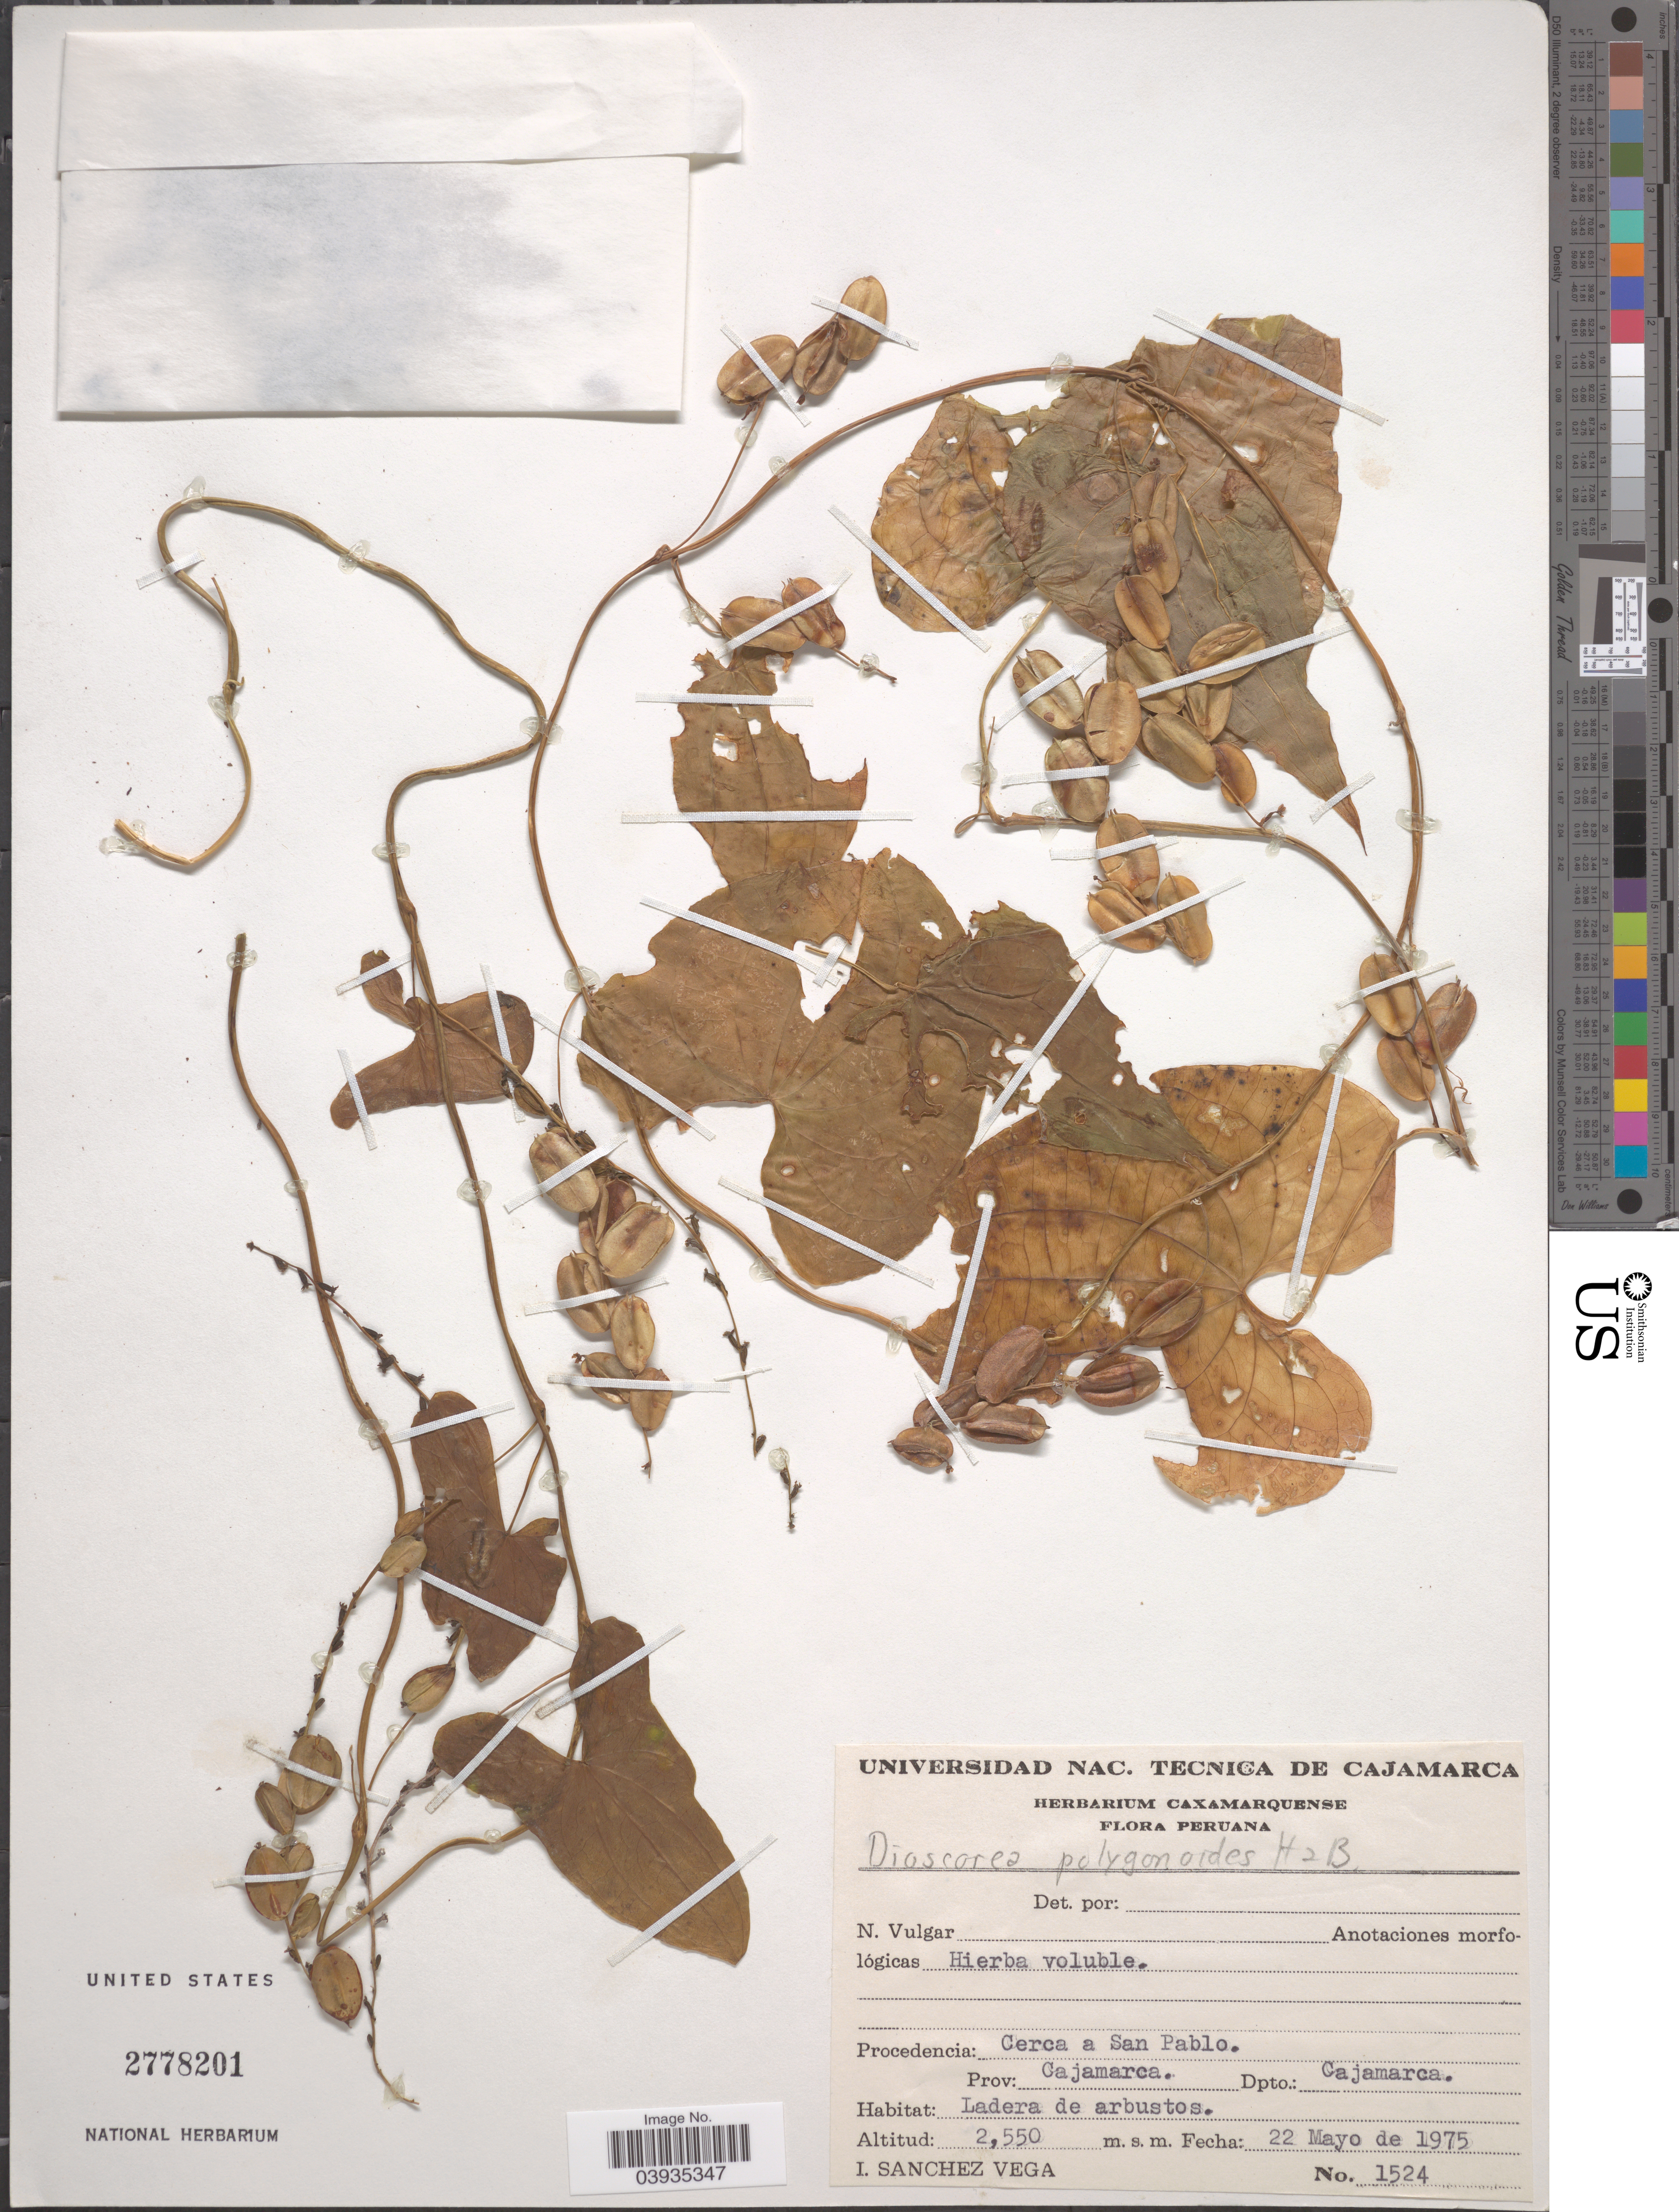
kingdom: Plantae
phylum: Tracheophyta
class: Liliopsida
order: Dioscoreales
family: Dioscoreaceae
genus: Dioscorea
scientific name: Dioscorea polygonoides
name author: Humb. & Bonpl. ex Willd.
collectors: I. Sánchez Vega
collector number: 1524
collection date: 1975-05-22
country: Peru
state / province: Cajamarca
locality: Procedencia: Cerca a San Pablo. Dpto.: Cajamarca.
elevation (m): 2550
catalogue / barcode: US 2778201